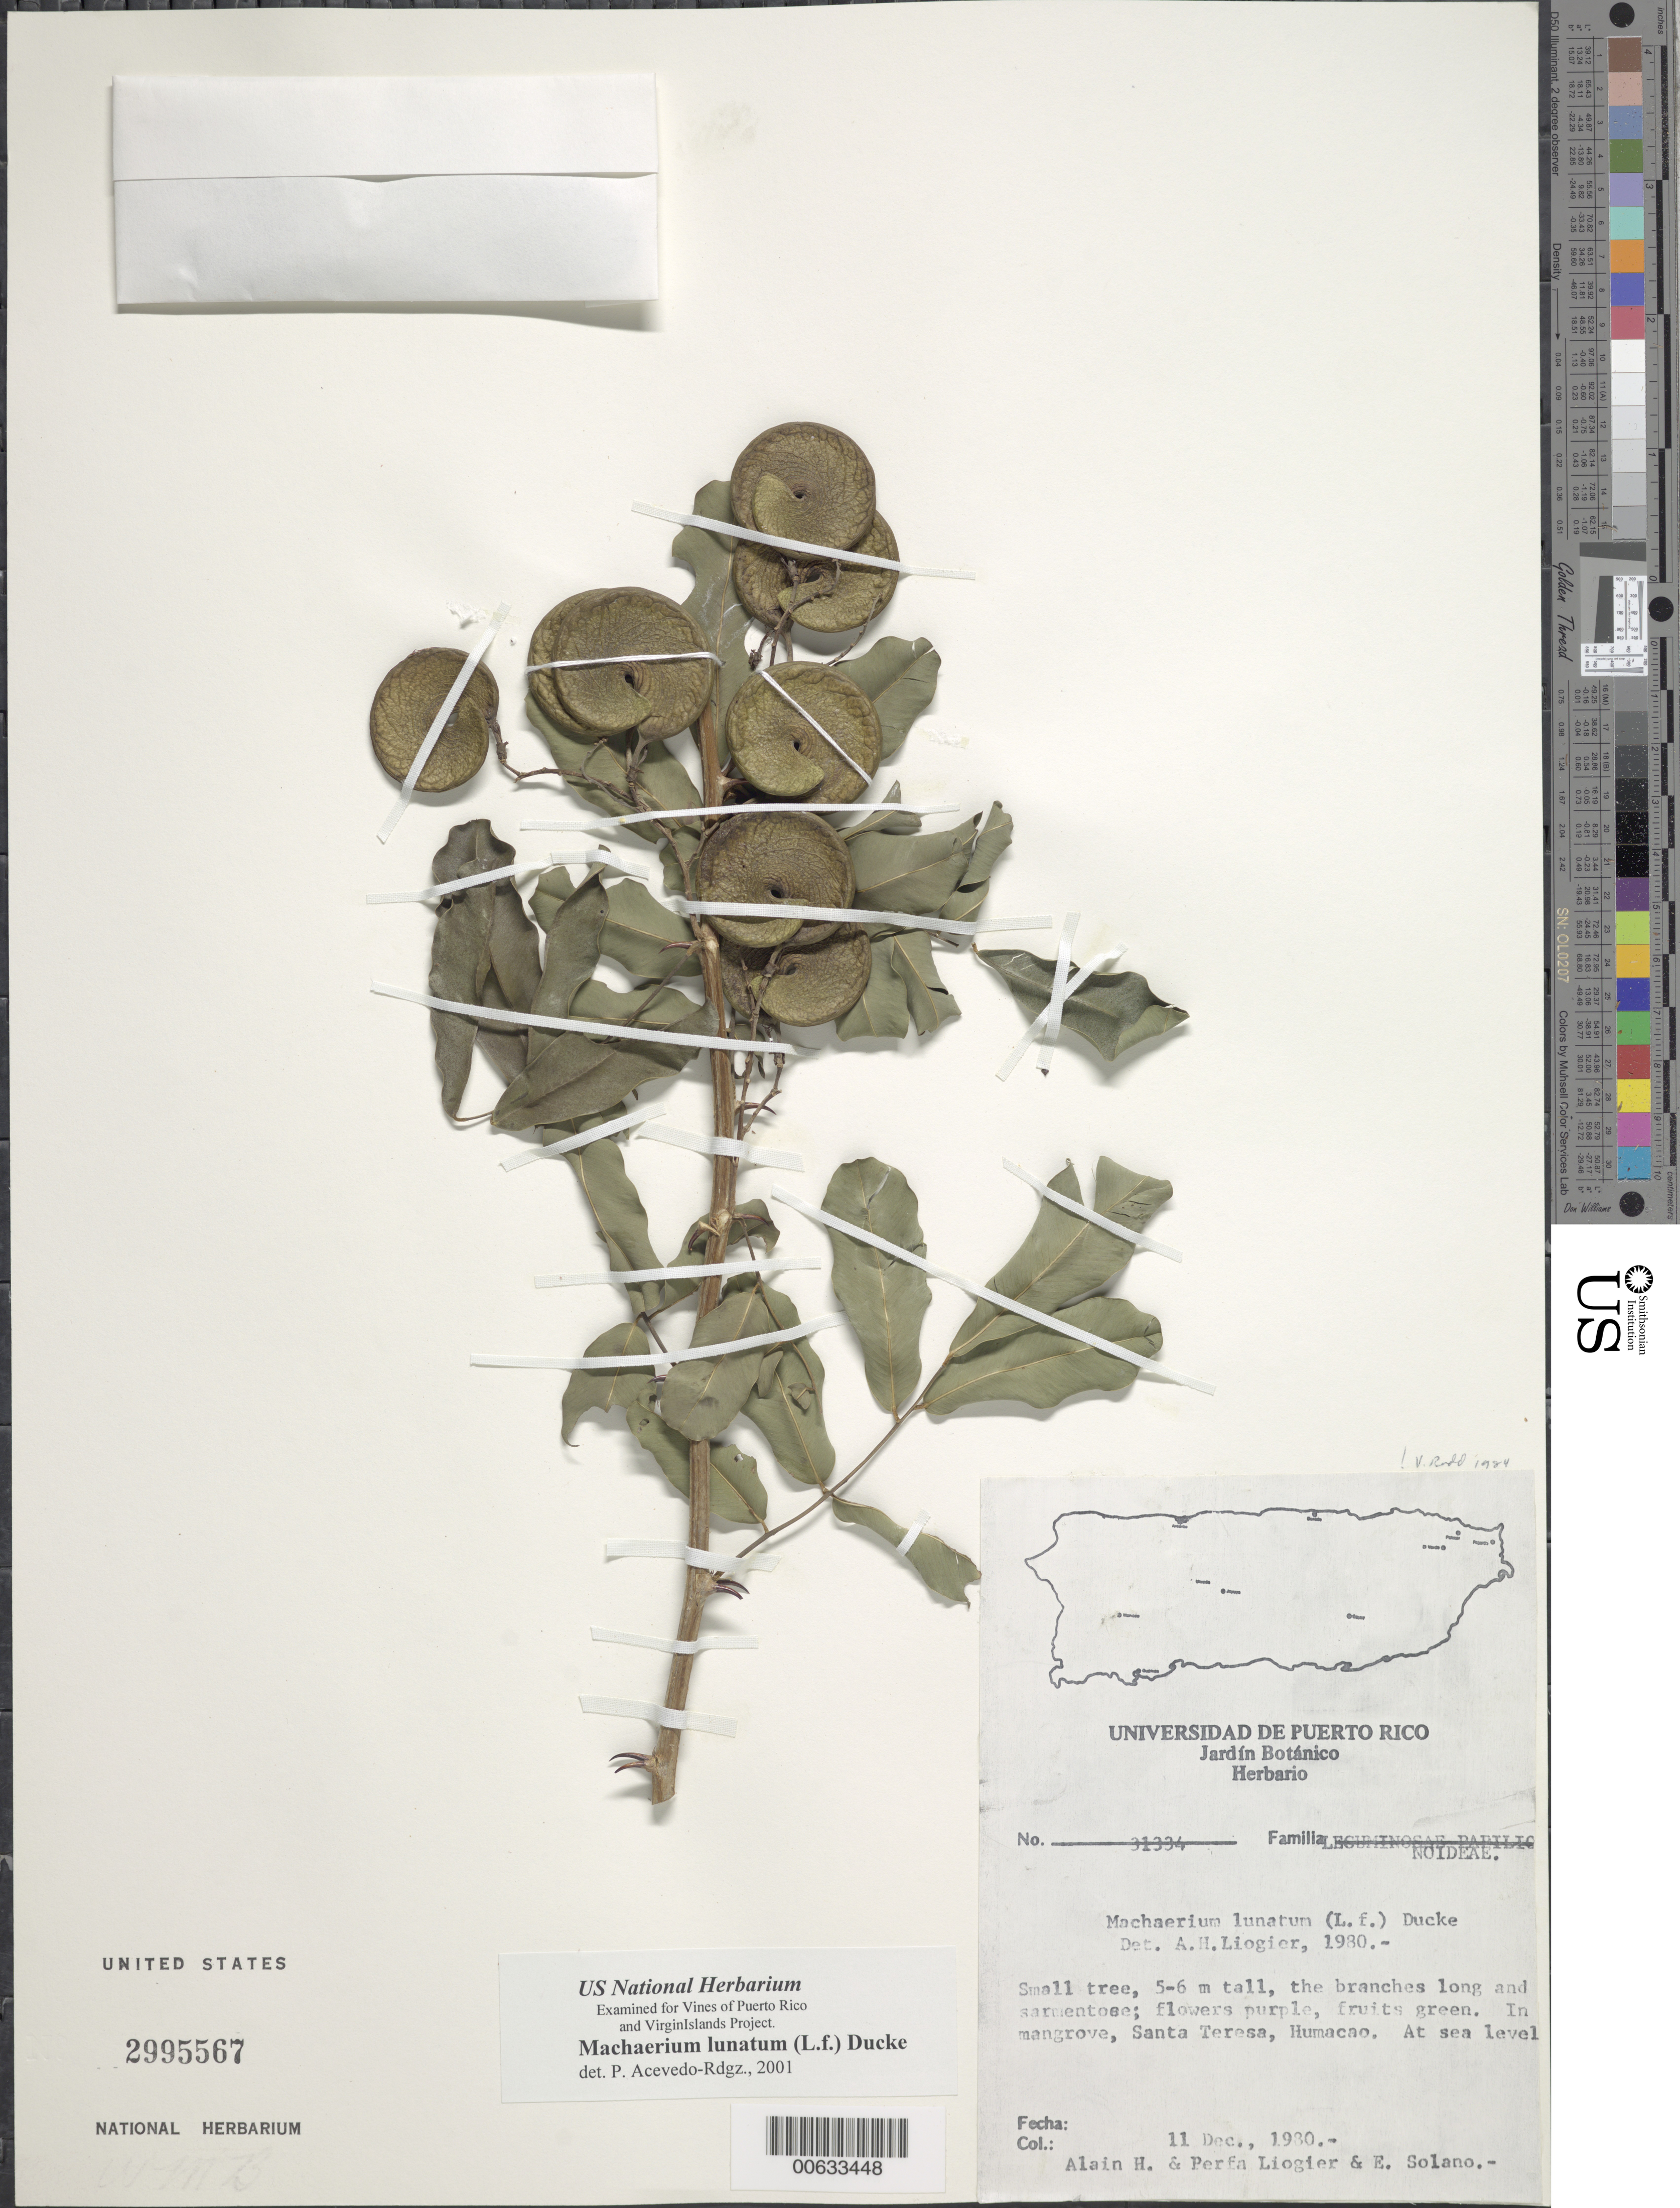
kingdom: Plantae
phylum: Tracheophyta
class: Magnoliopsida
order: Fabales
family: Fabaceae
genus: Machaerium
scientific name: Machaerium lunatum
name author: (L. f.) Ducke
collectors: A. H. Liogier, M. P. Liogier & E. Solano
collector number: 31334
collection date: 1930-12-11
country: Puerto Rico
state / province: Humacao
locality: In mangrove, Santa Teresa, Humacao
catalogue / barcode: US 2995567